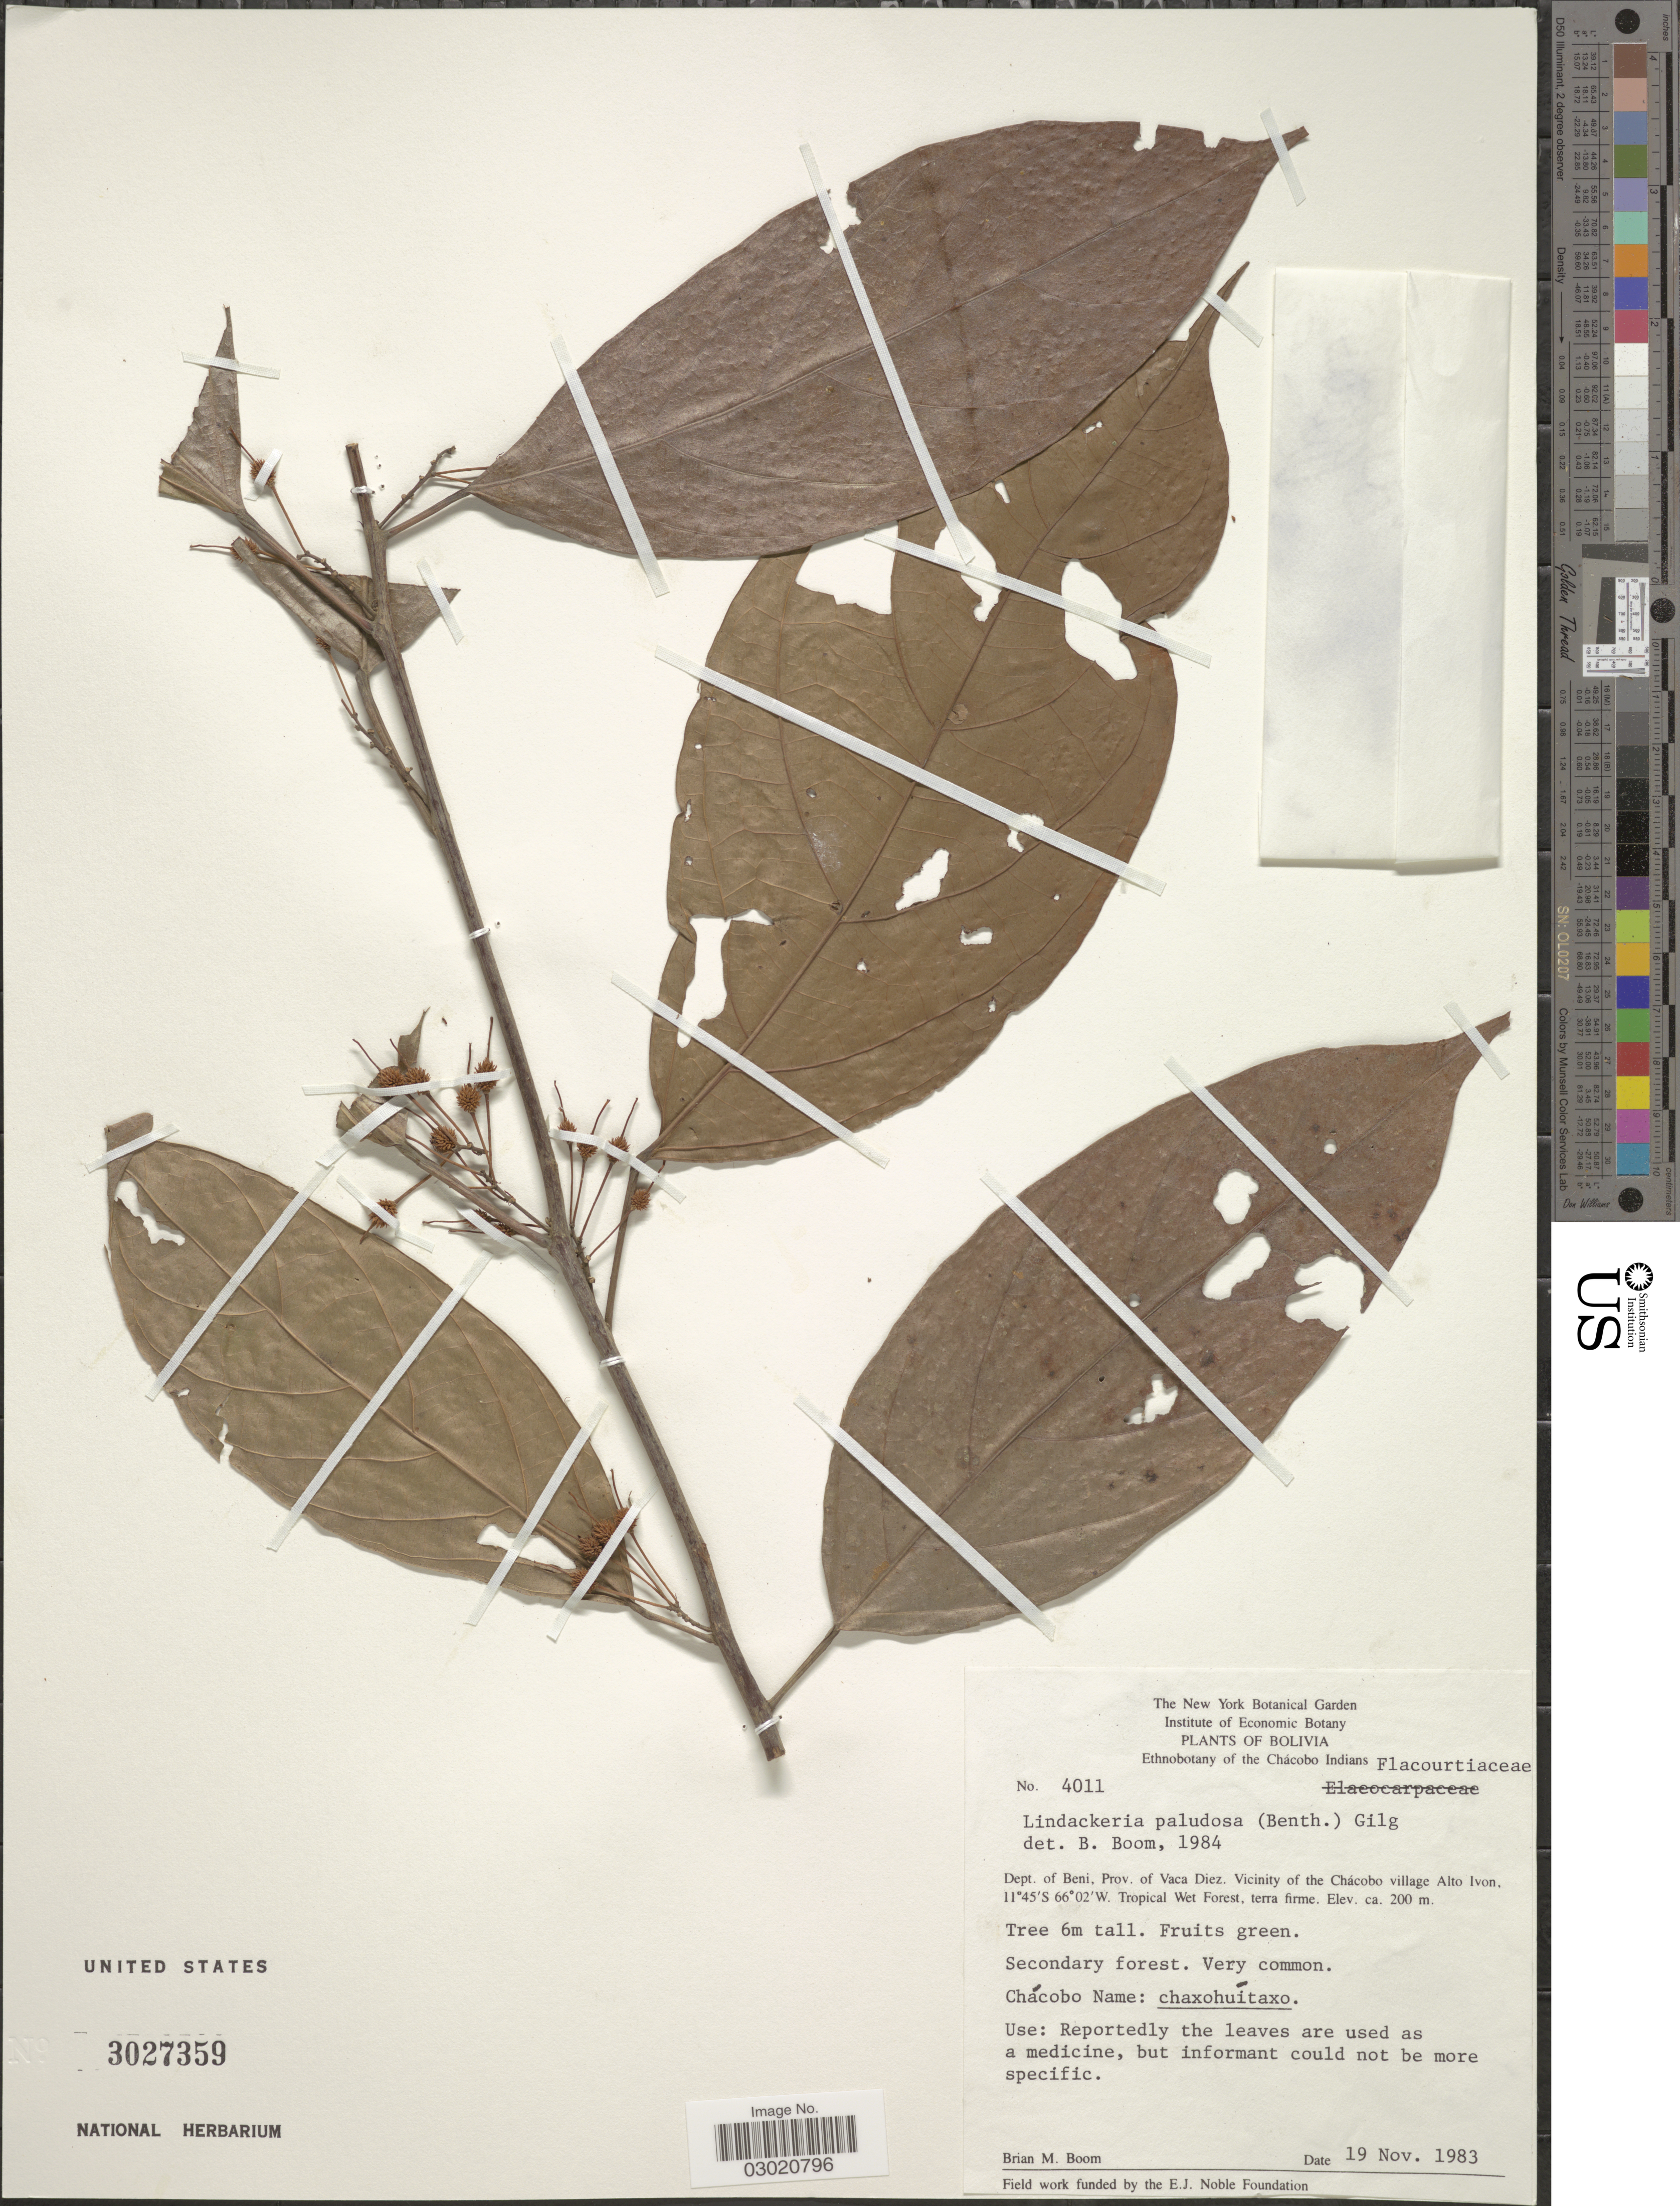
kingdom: Plantae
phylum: Tracheophyta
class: Magnoliopsida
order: Malpighiales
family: Achariaceae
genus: Lindackeria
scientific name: Lindackeria paludosa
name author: (Benth.) Gilg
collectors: B. M. Boom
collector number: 4011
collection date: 1983-11-19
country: Bolivia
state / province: Beni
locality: Dept. of Beni, Prov. of Vaca Diez, Vicinity of the Chácobo village Alto Ivon.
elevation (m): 200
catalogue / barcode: US 3027359